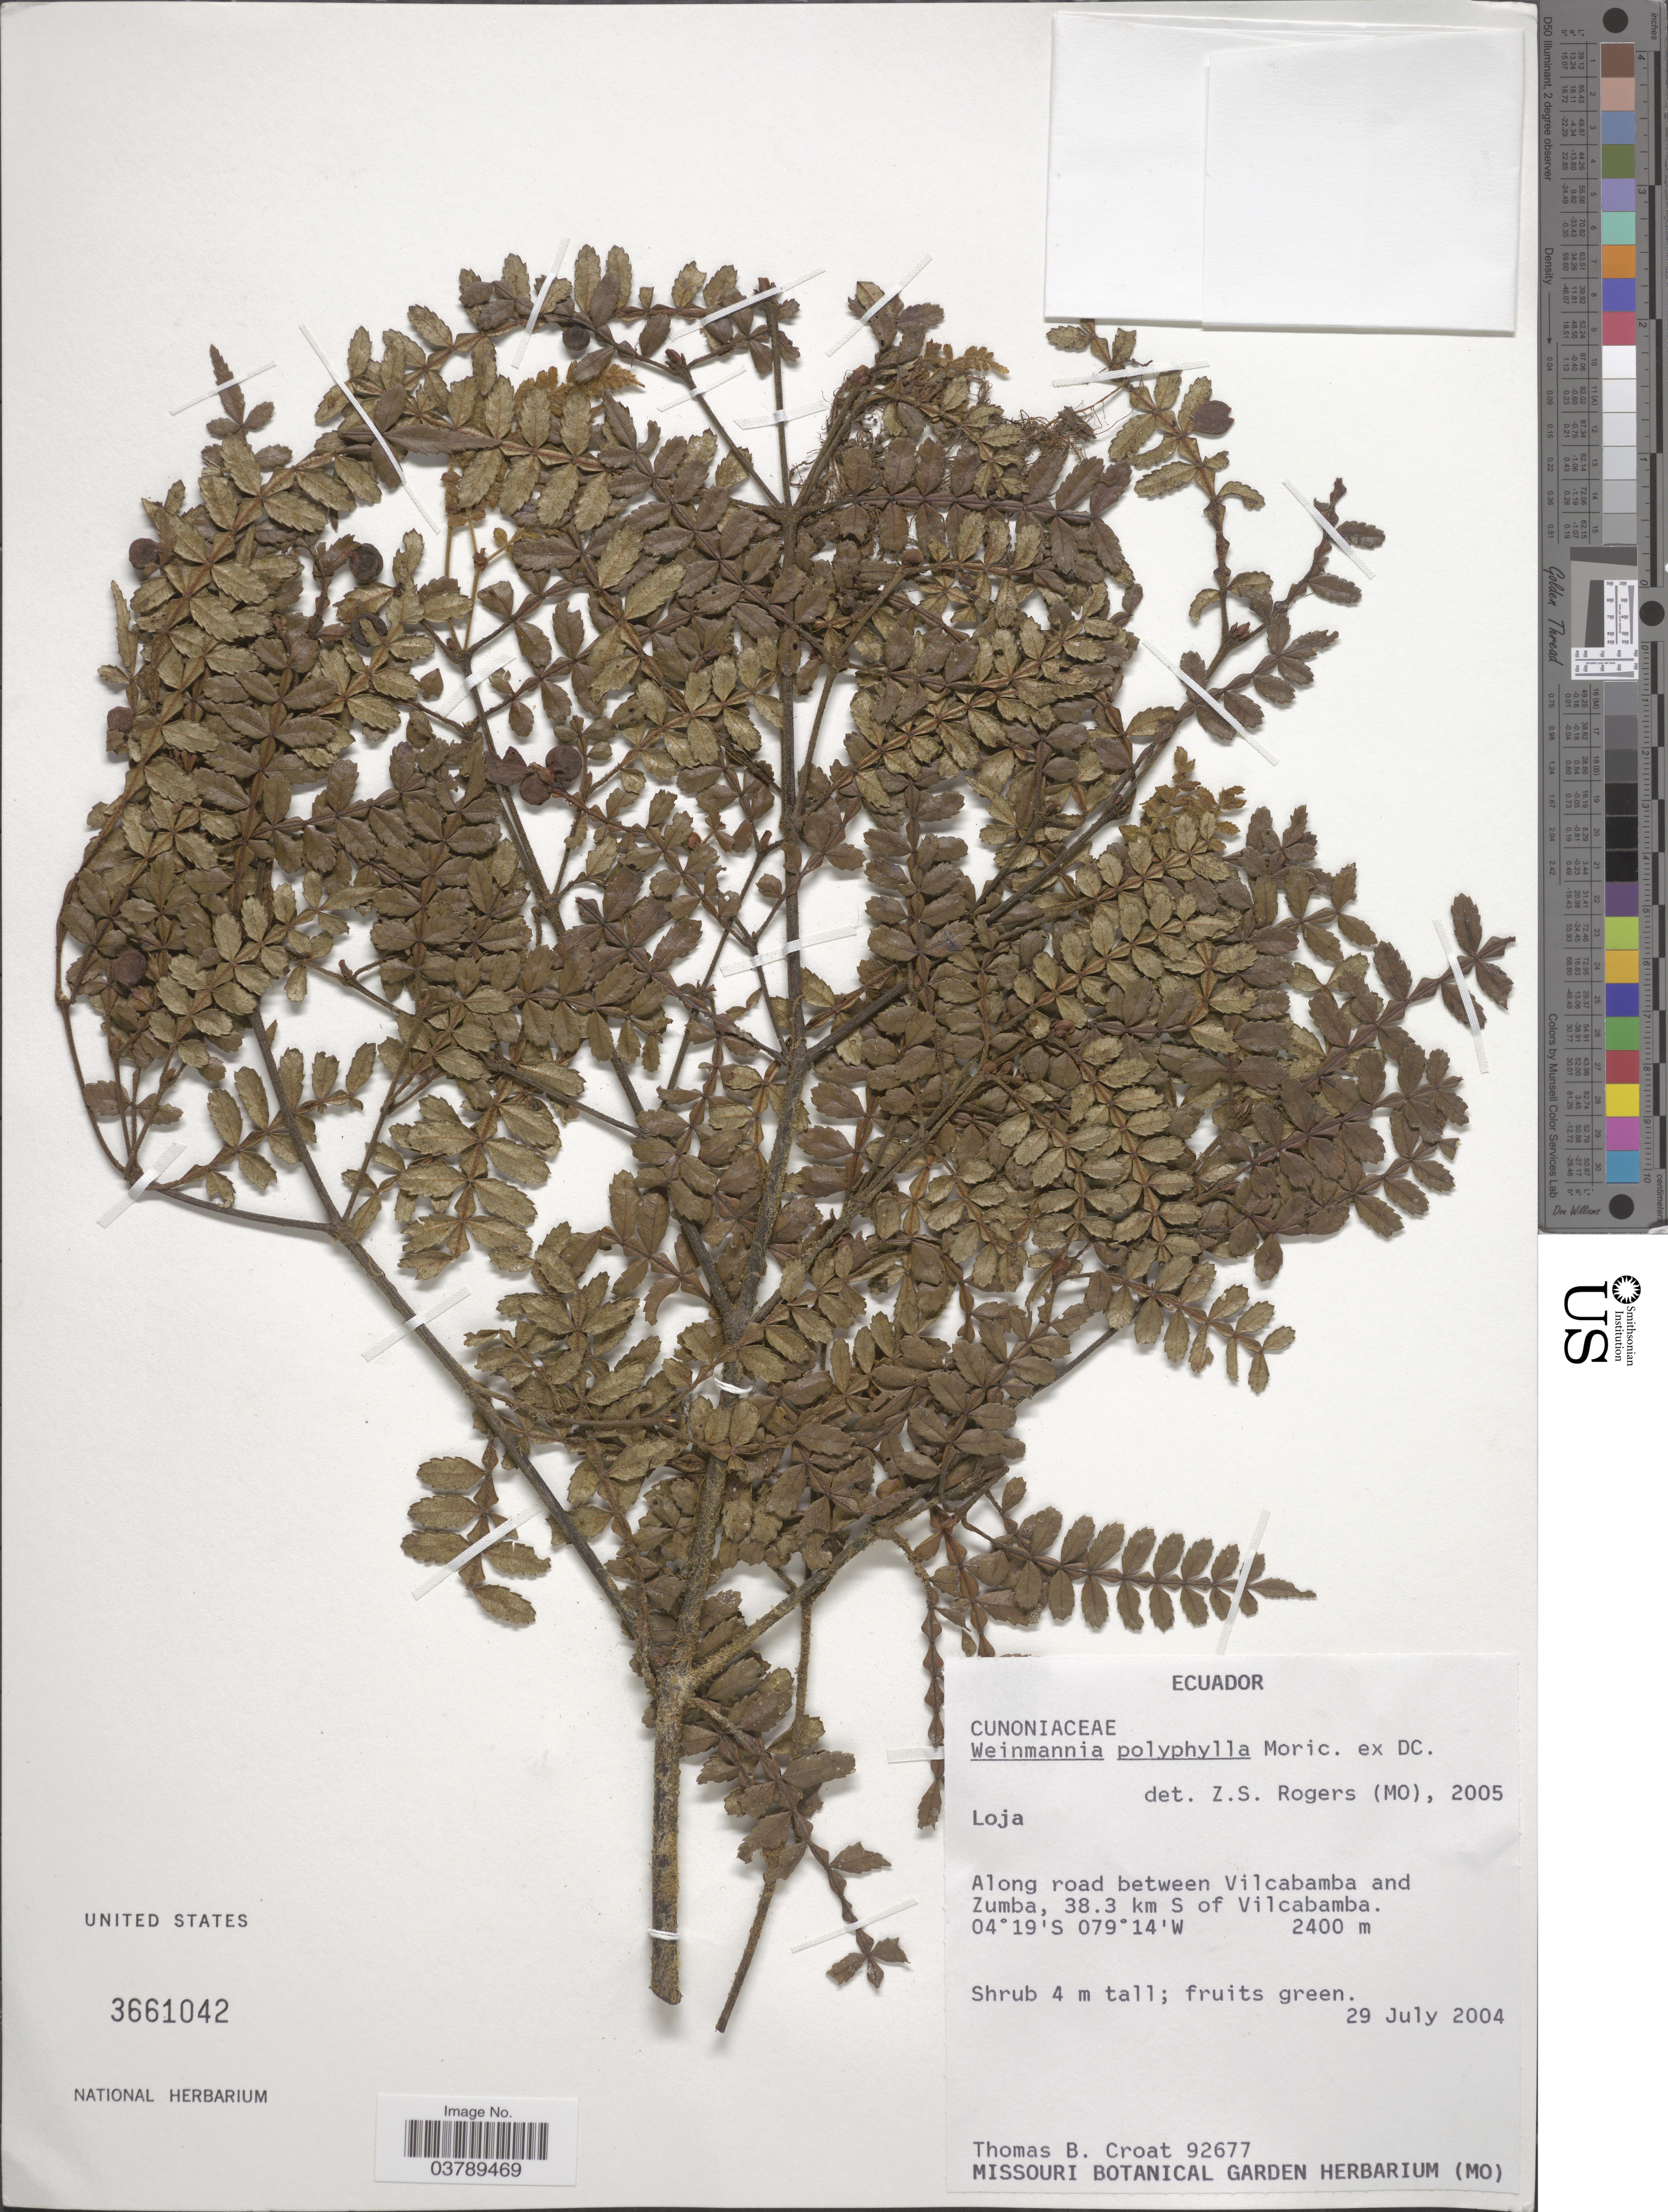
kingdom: Plantae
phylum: Tracheophyta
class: Magnoliopsida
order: Oxalidales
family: Cunoniaceae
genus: Weinmannia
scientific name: Weinmannia polyphylla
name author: Moric. ex DC.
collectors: T. B. Croat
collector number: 92677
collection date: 2004-07-29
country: Ecuador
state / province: Loja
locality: Along road between Vilcabamba and Zumbda, 38.3 km S of Vilcabamba.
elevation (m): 2400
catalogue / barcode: US 3661042